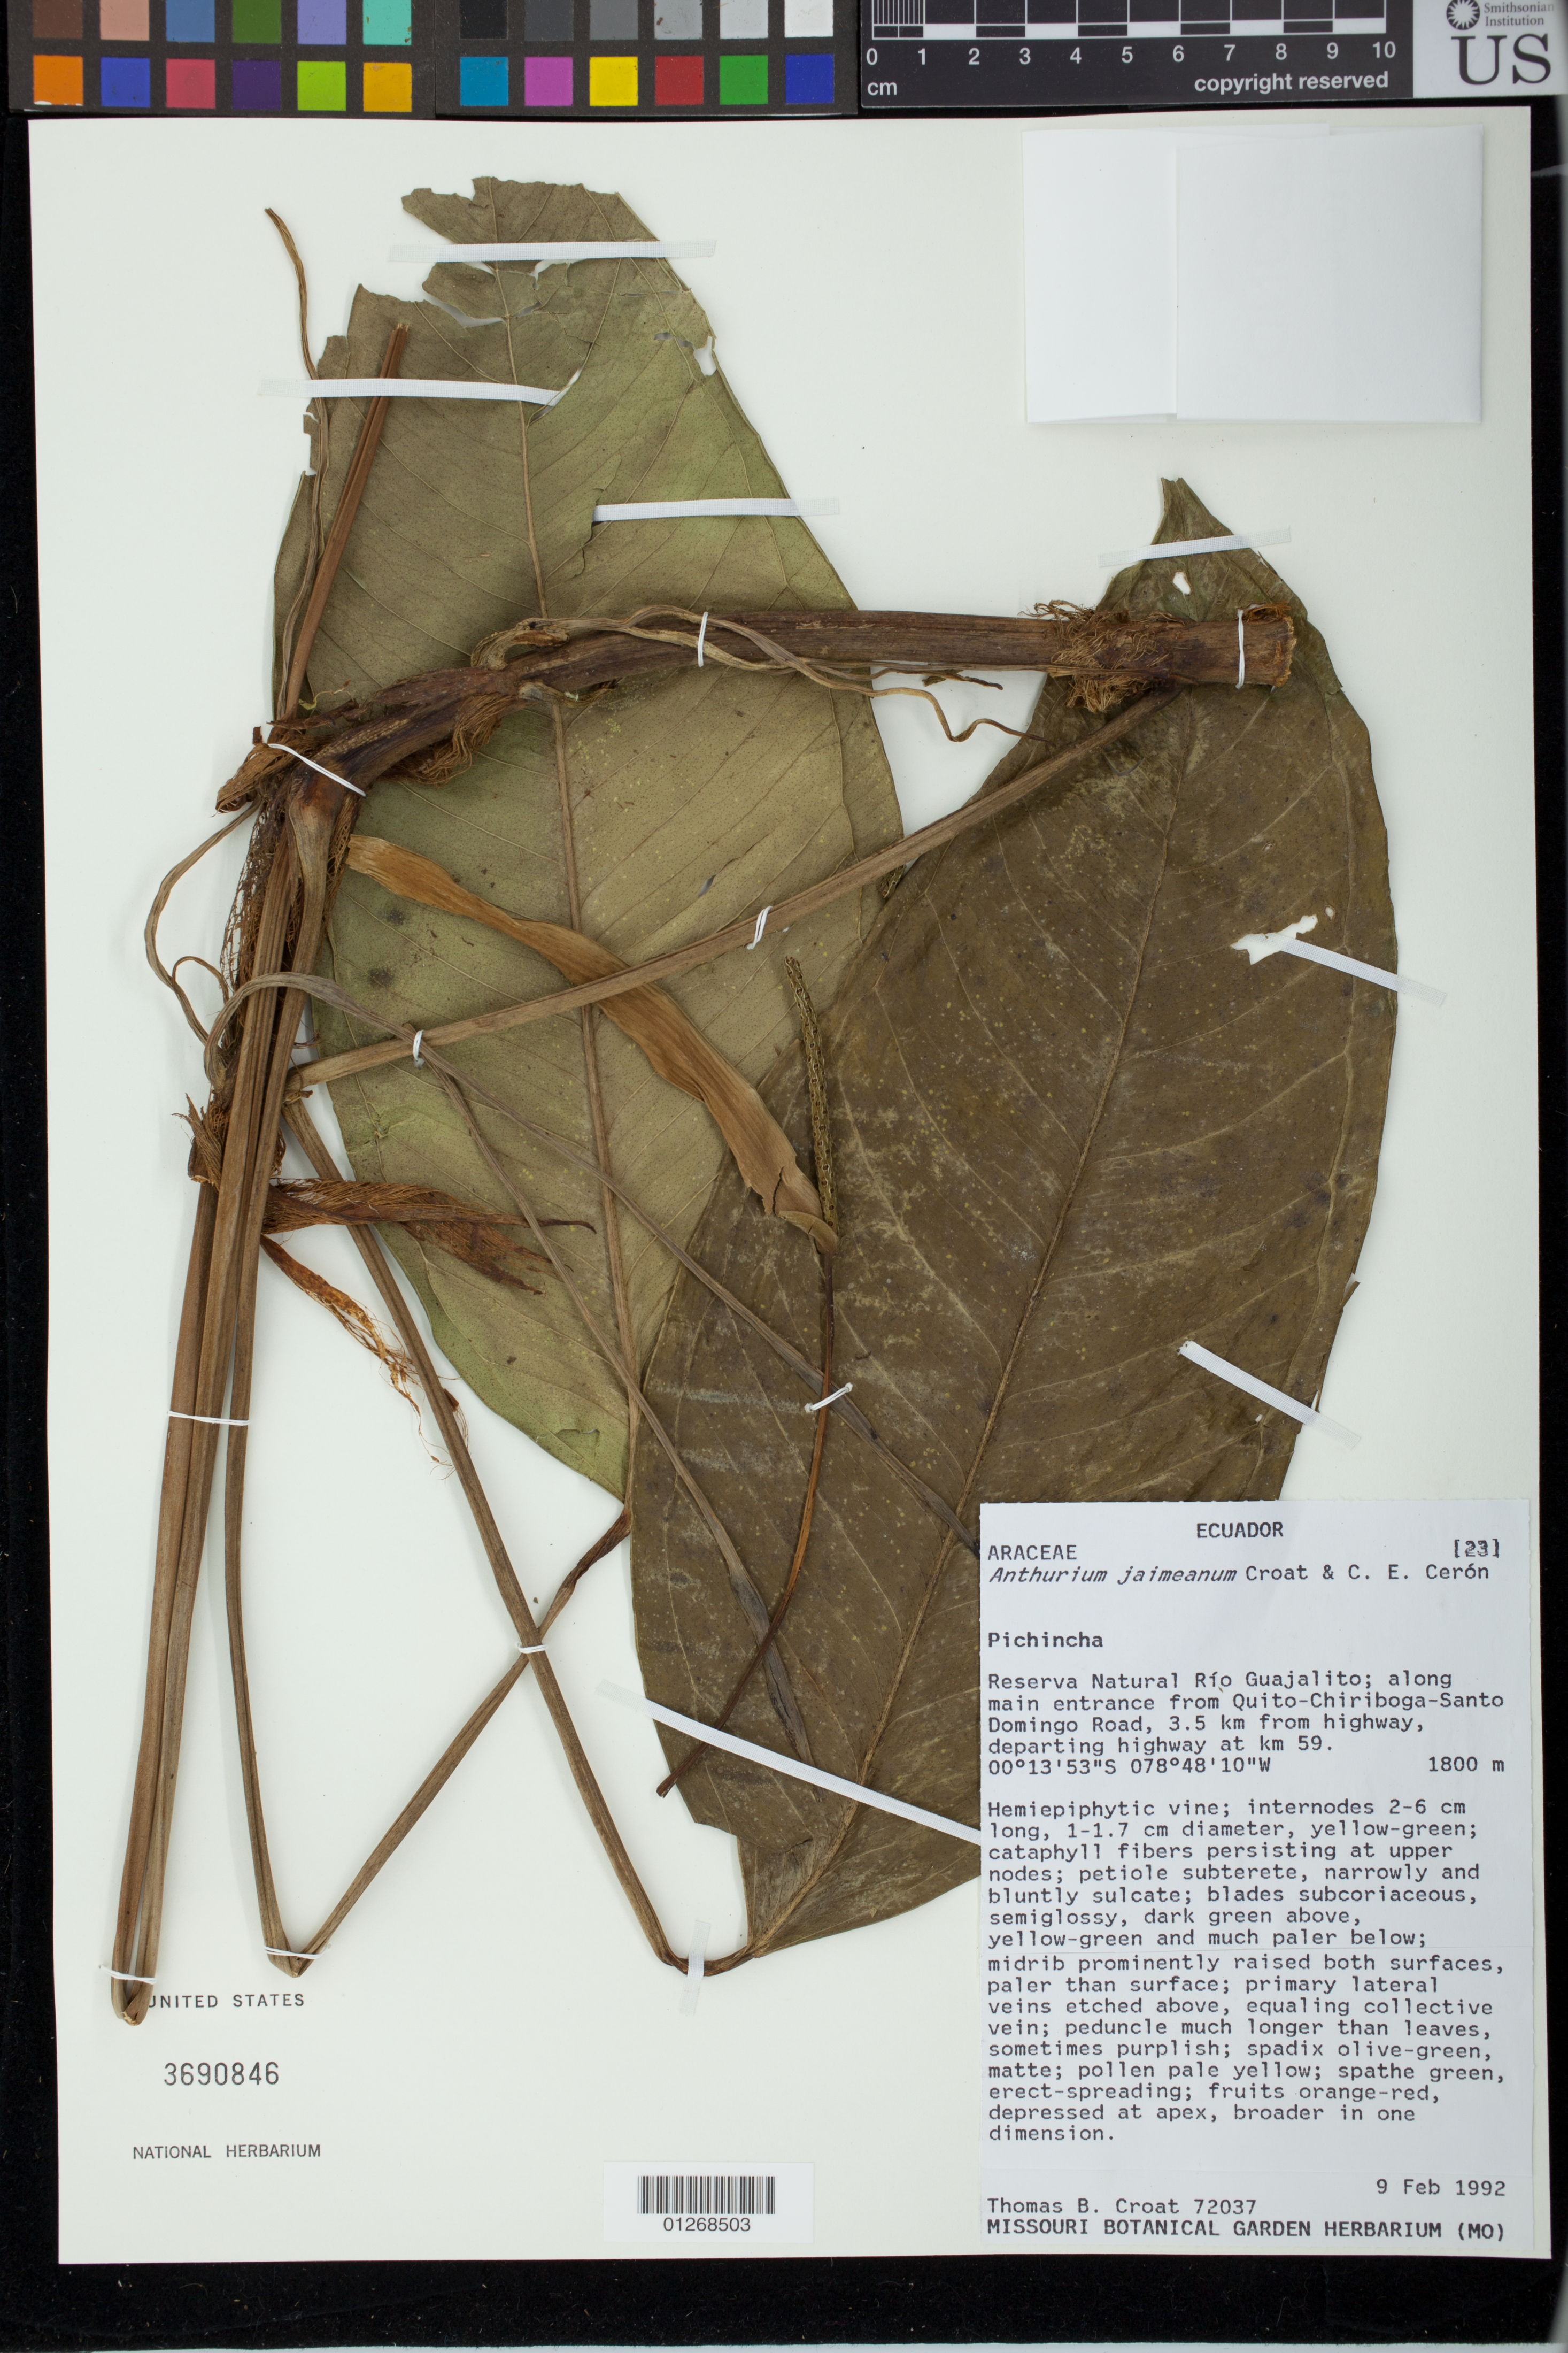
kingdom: Plantae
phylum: Tracheophyta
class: Liliopsida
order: Alismatales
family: Araceae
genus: Anthurium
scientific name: Anthurium jaimeanum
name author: Croat & Cerón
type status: Isotype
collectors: T. B. Croat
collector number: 72037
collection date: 1992-02-09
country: Ecuador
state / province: Pichincha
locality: Reserva Natural Río Guajalito; along main entrance from Quito-Chiriboga-Santo Domingo Road, 3.5 km from highway, departing highway at km 59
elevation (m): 1800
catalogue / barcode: US 3690846